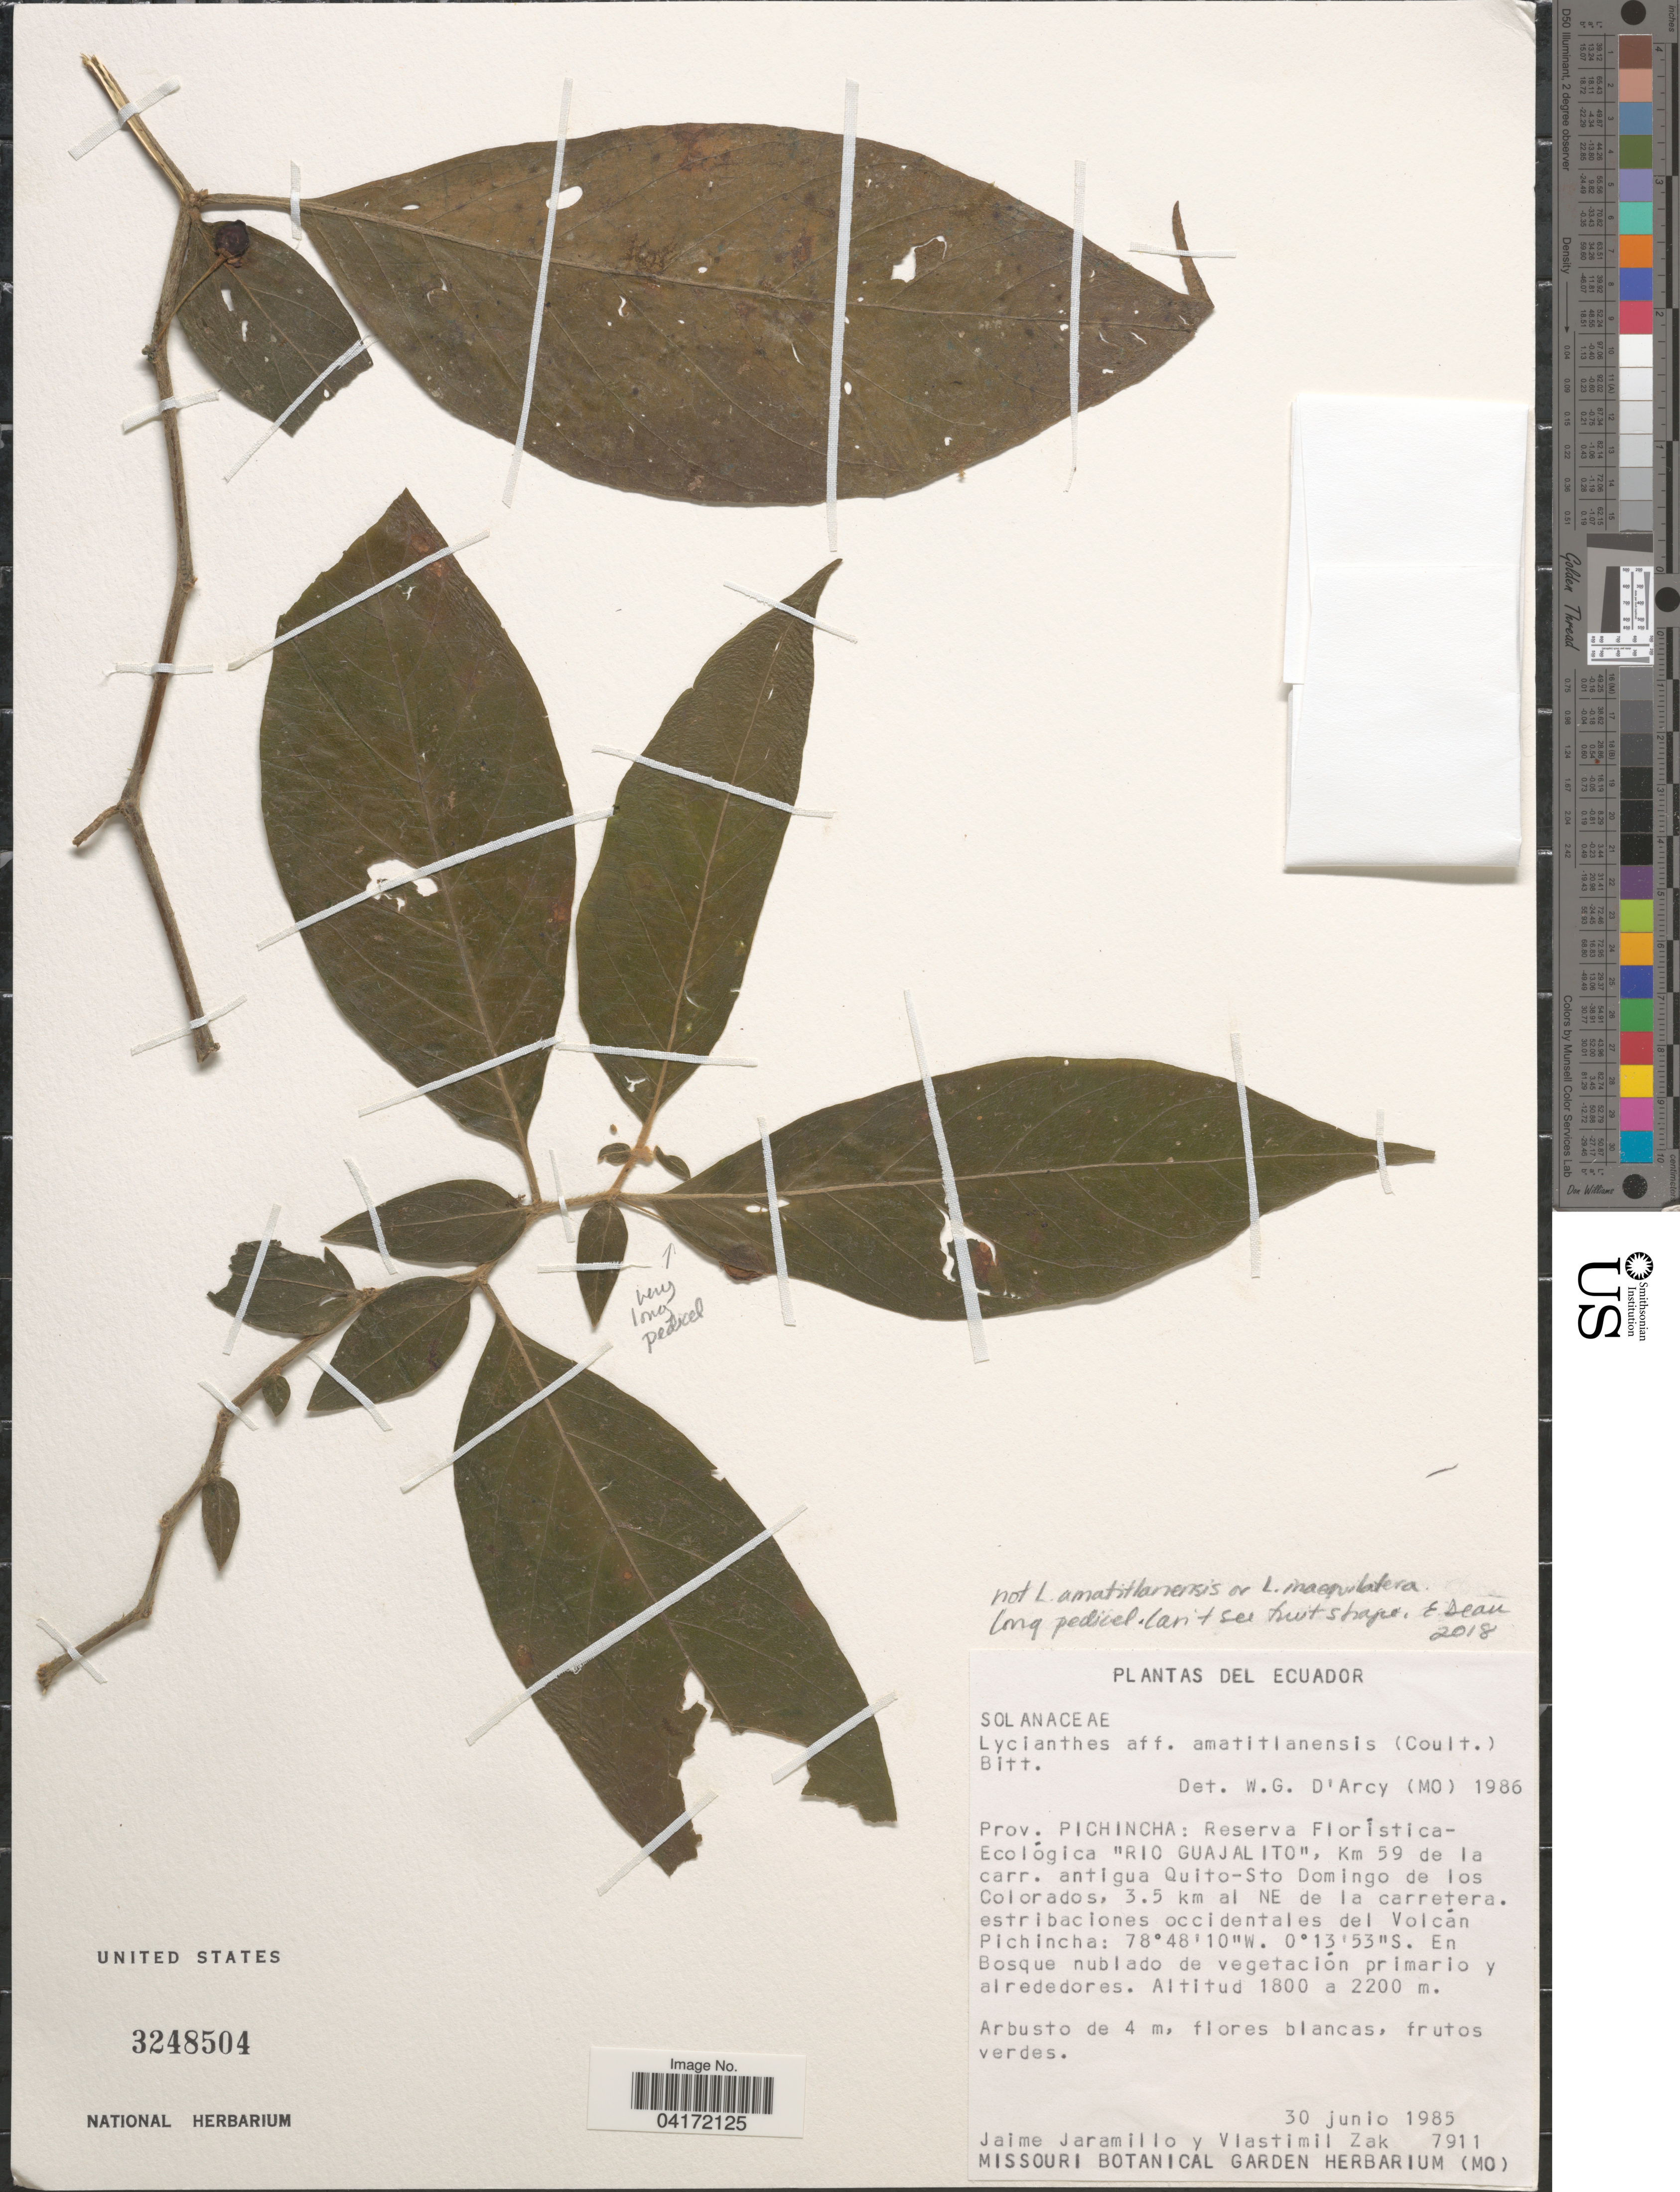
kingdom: Plantae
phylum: Tracheophyta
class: Magnoliopsida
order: Solanales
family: Solanaceae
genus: Lycianthes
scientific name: Lycianthes amatitlanensis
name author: (J.M. Coult. & Donn. Sm.) Bitter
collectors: J. Jaramillo & V. Zak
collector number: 7911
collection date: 1985-06-30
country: Ecuador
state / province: Pichincha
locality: Reserva Floristica-Ecológica "Rio Guajalito", Km 59 de la carr. antigua Quito-Sto Domingo de los Colorados, 3.5 km al NE de la carretera. estribaciones occidentales del Volcán Pichincha.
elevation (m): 1800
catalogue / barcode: US 3248504